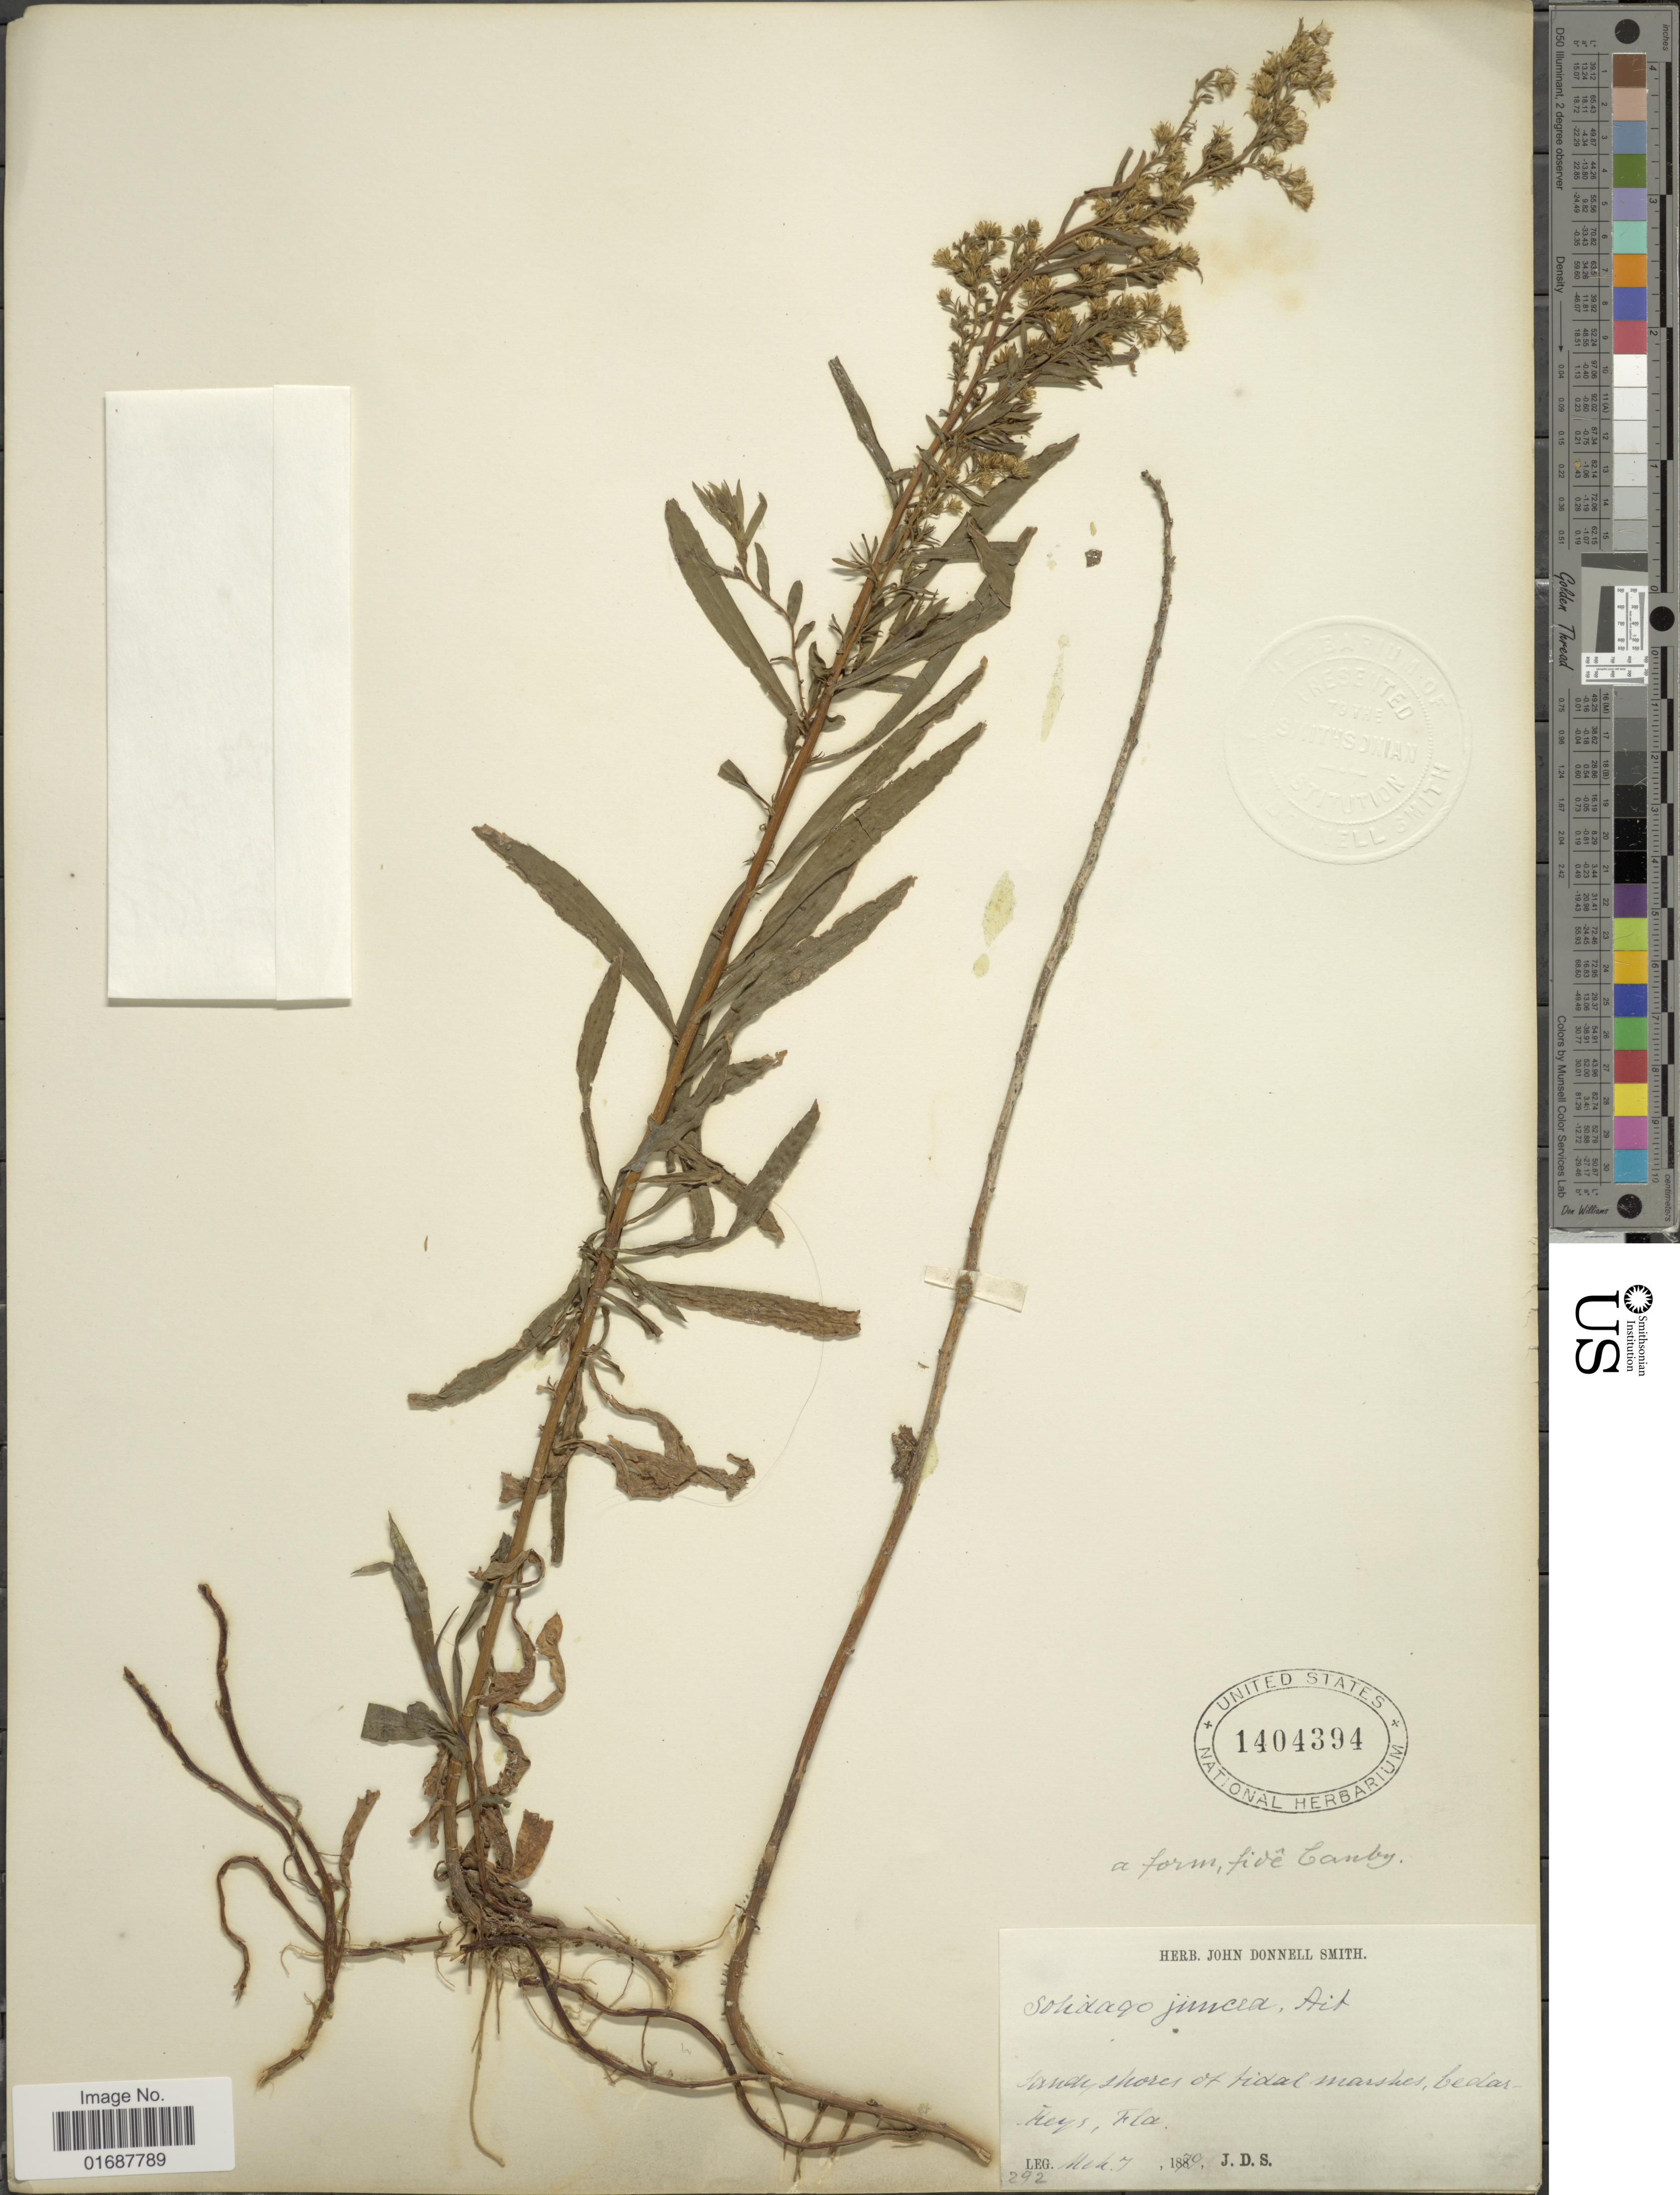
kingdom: Plantae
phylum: Tracheophyta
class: Magnoliopsida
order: Asterales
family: Asteraceae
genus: Solidago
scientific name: Solidago juncea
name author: Aiton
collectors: J. Donnell Smith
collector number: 292?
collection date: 1870-03-07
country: United States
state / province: Florida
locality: Cedar Keys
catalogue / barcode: US 1404394